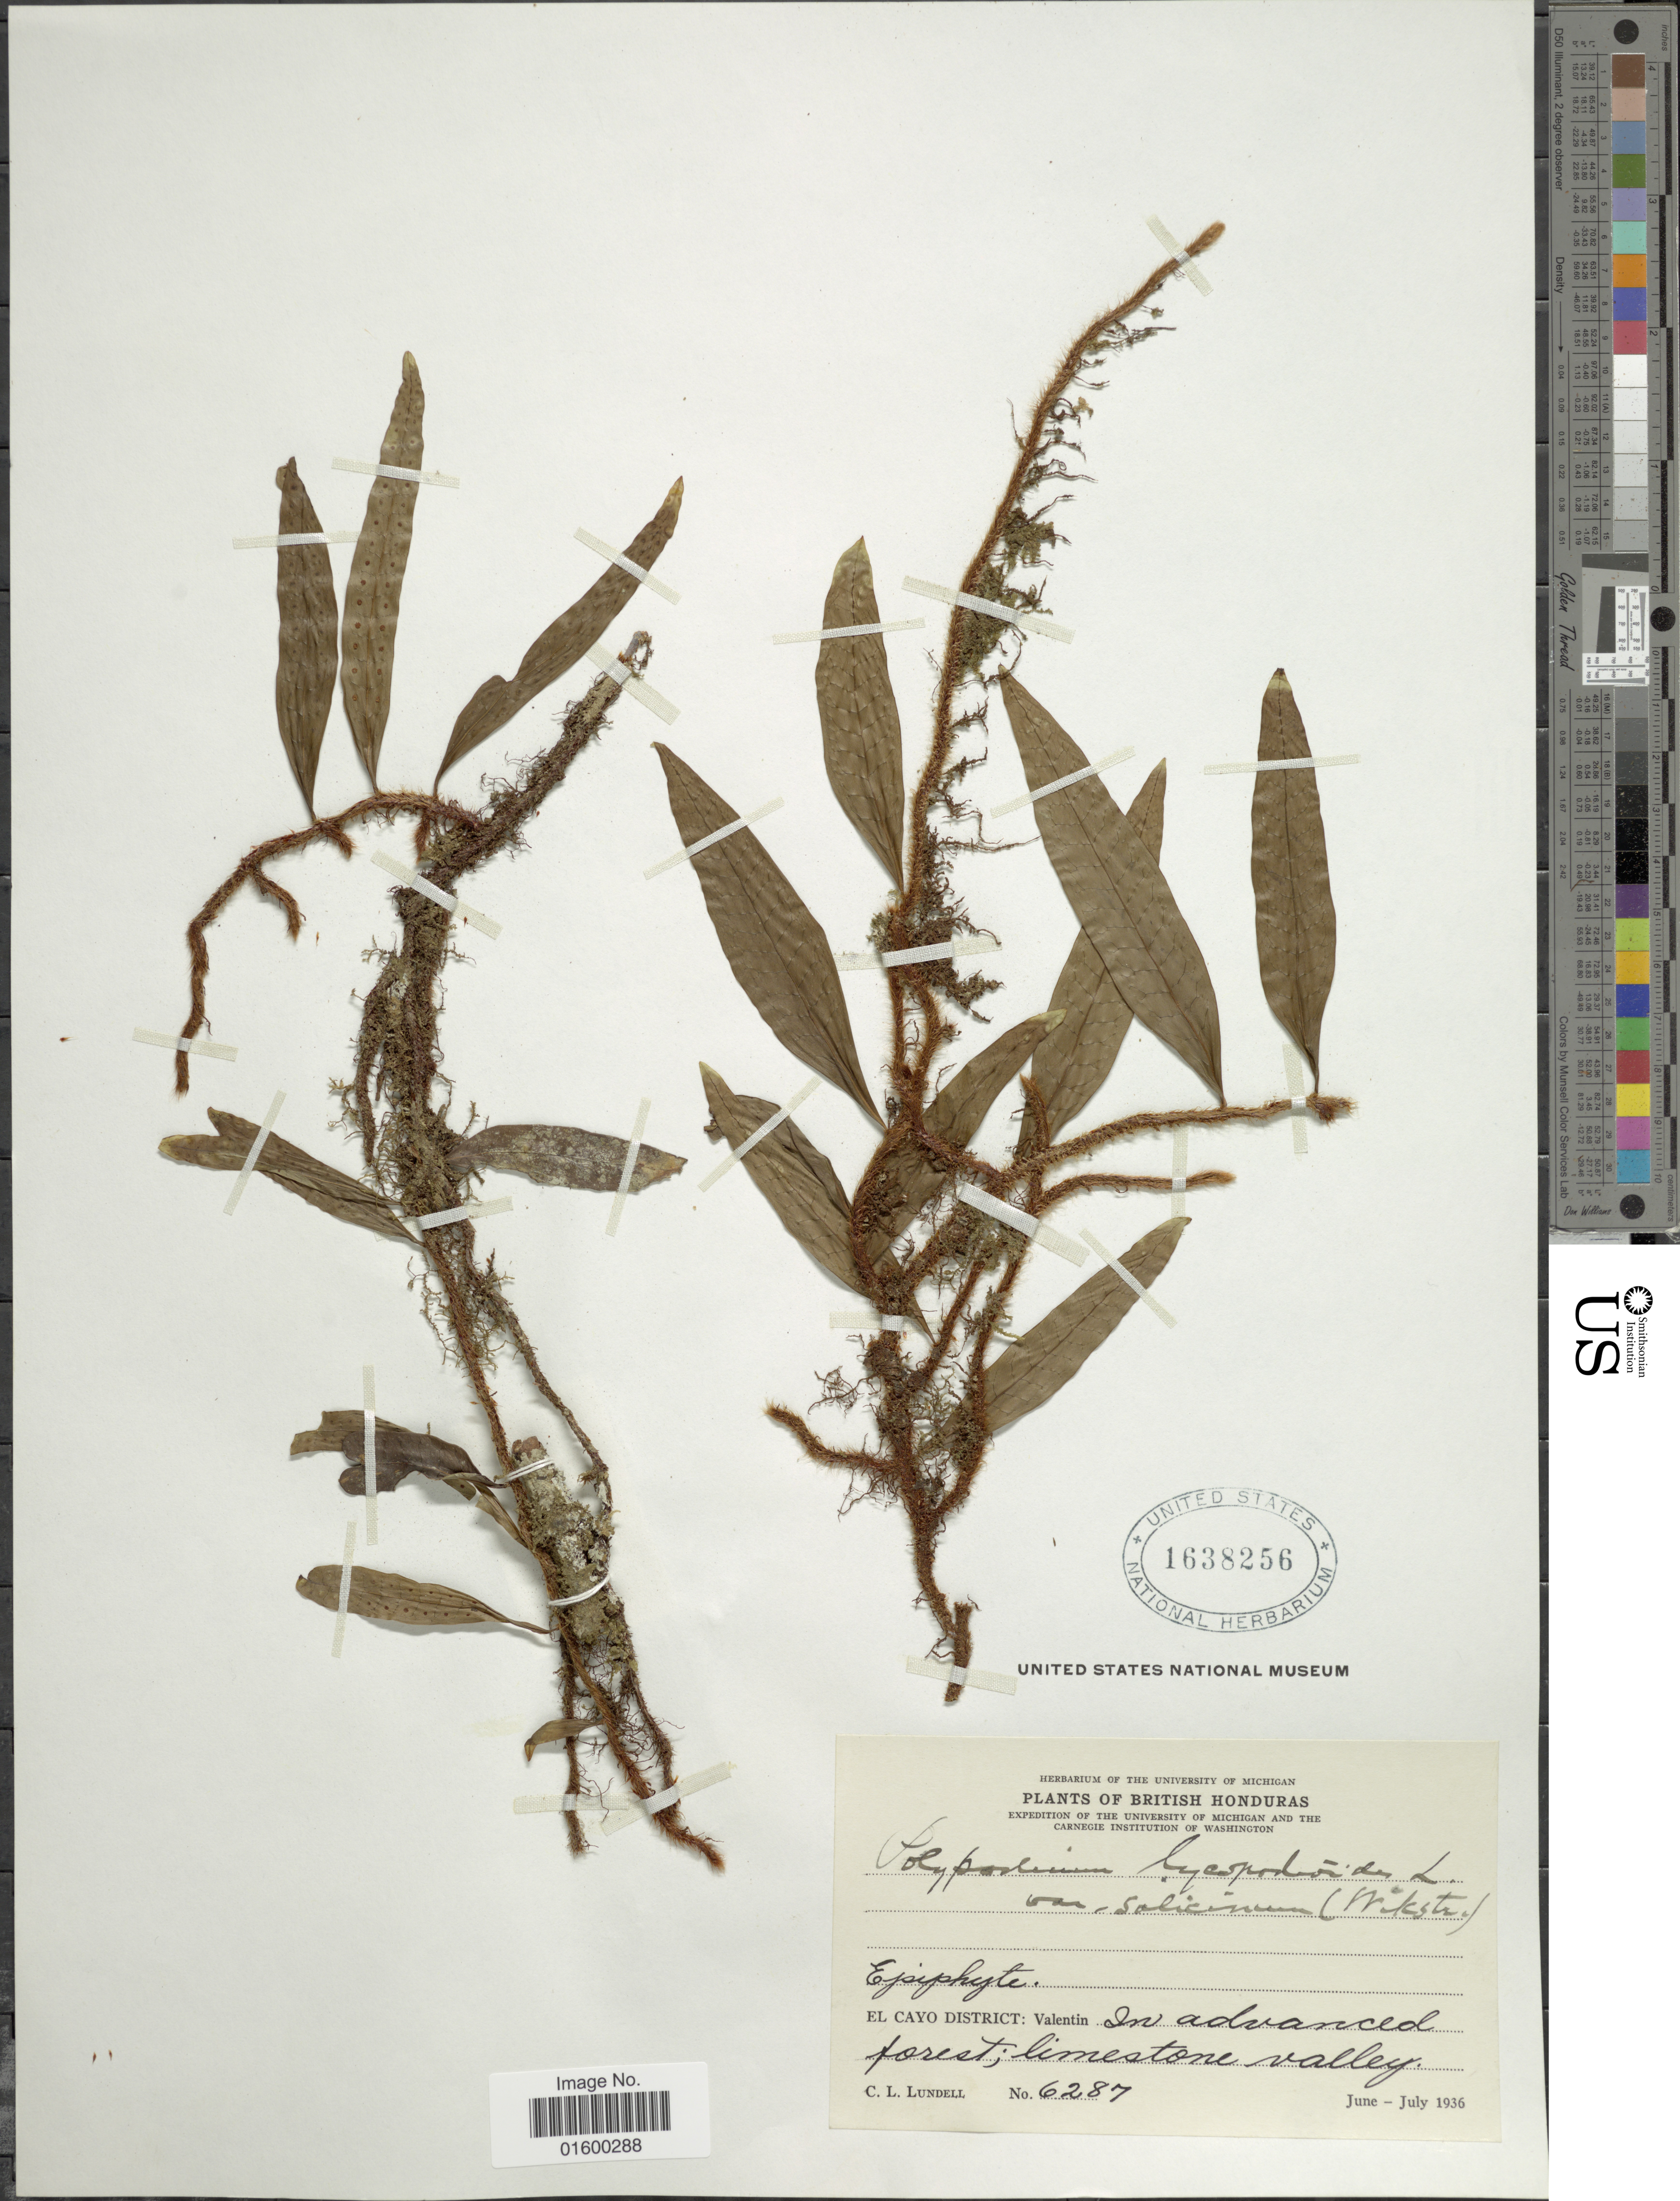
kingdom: Plantae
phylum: Tracheophyta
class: Polypodiopsida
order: Polypodiales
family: Polypodiaceae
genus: Microgramma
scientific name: Microgramma lycopodioides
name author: (L.) Copel.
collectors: C. L. Lundell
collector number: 6287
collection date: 1936-06/1936-07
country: Belize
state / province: Cayo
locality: British Honduras, El Cayo District: Valentin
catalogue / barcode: US 1638256